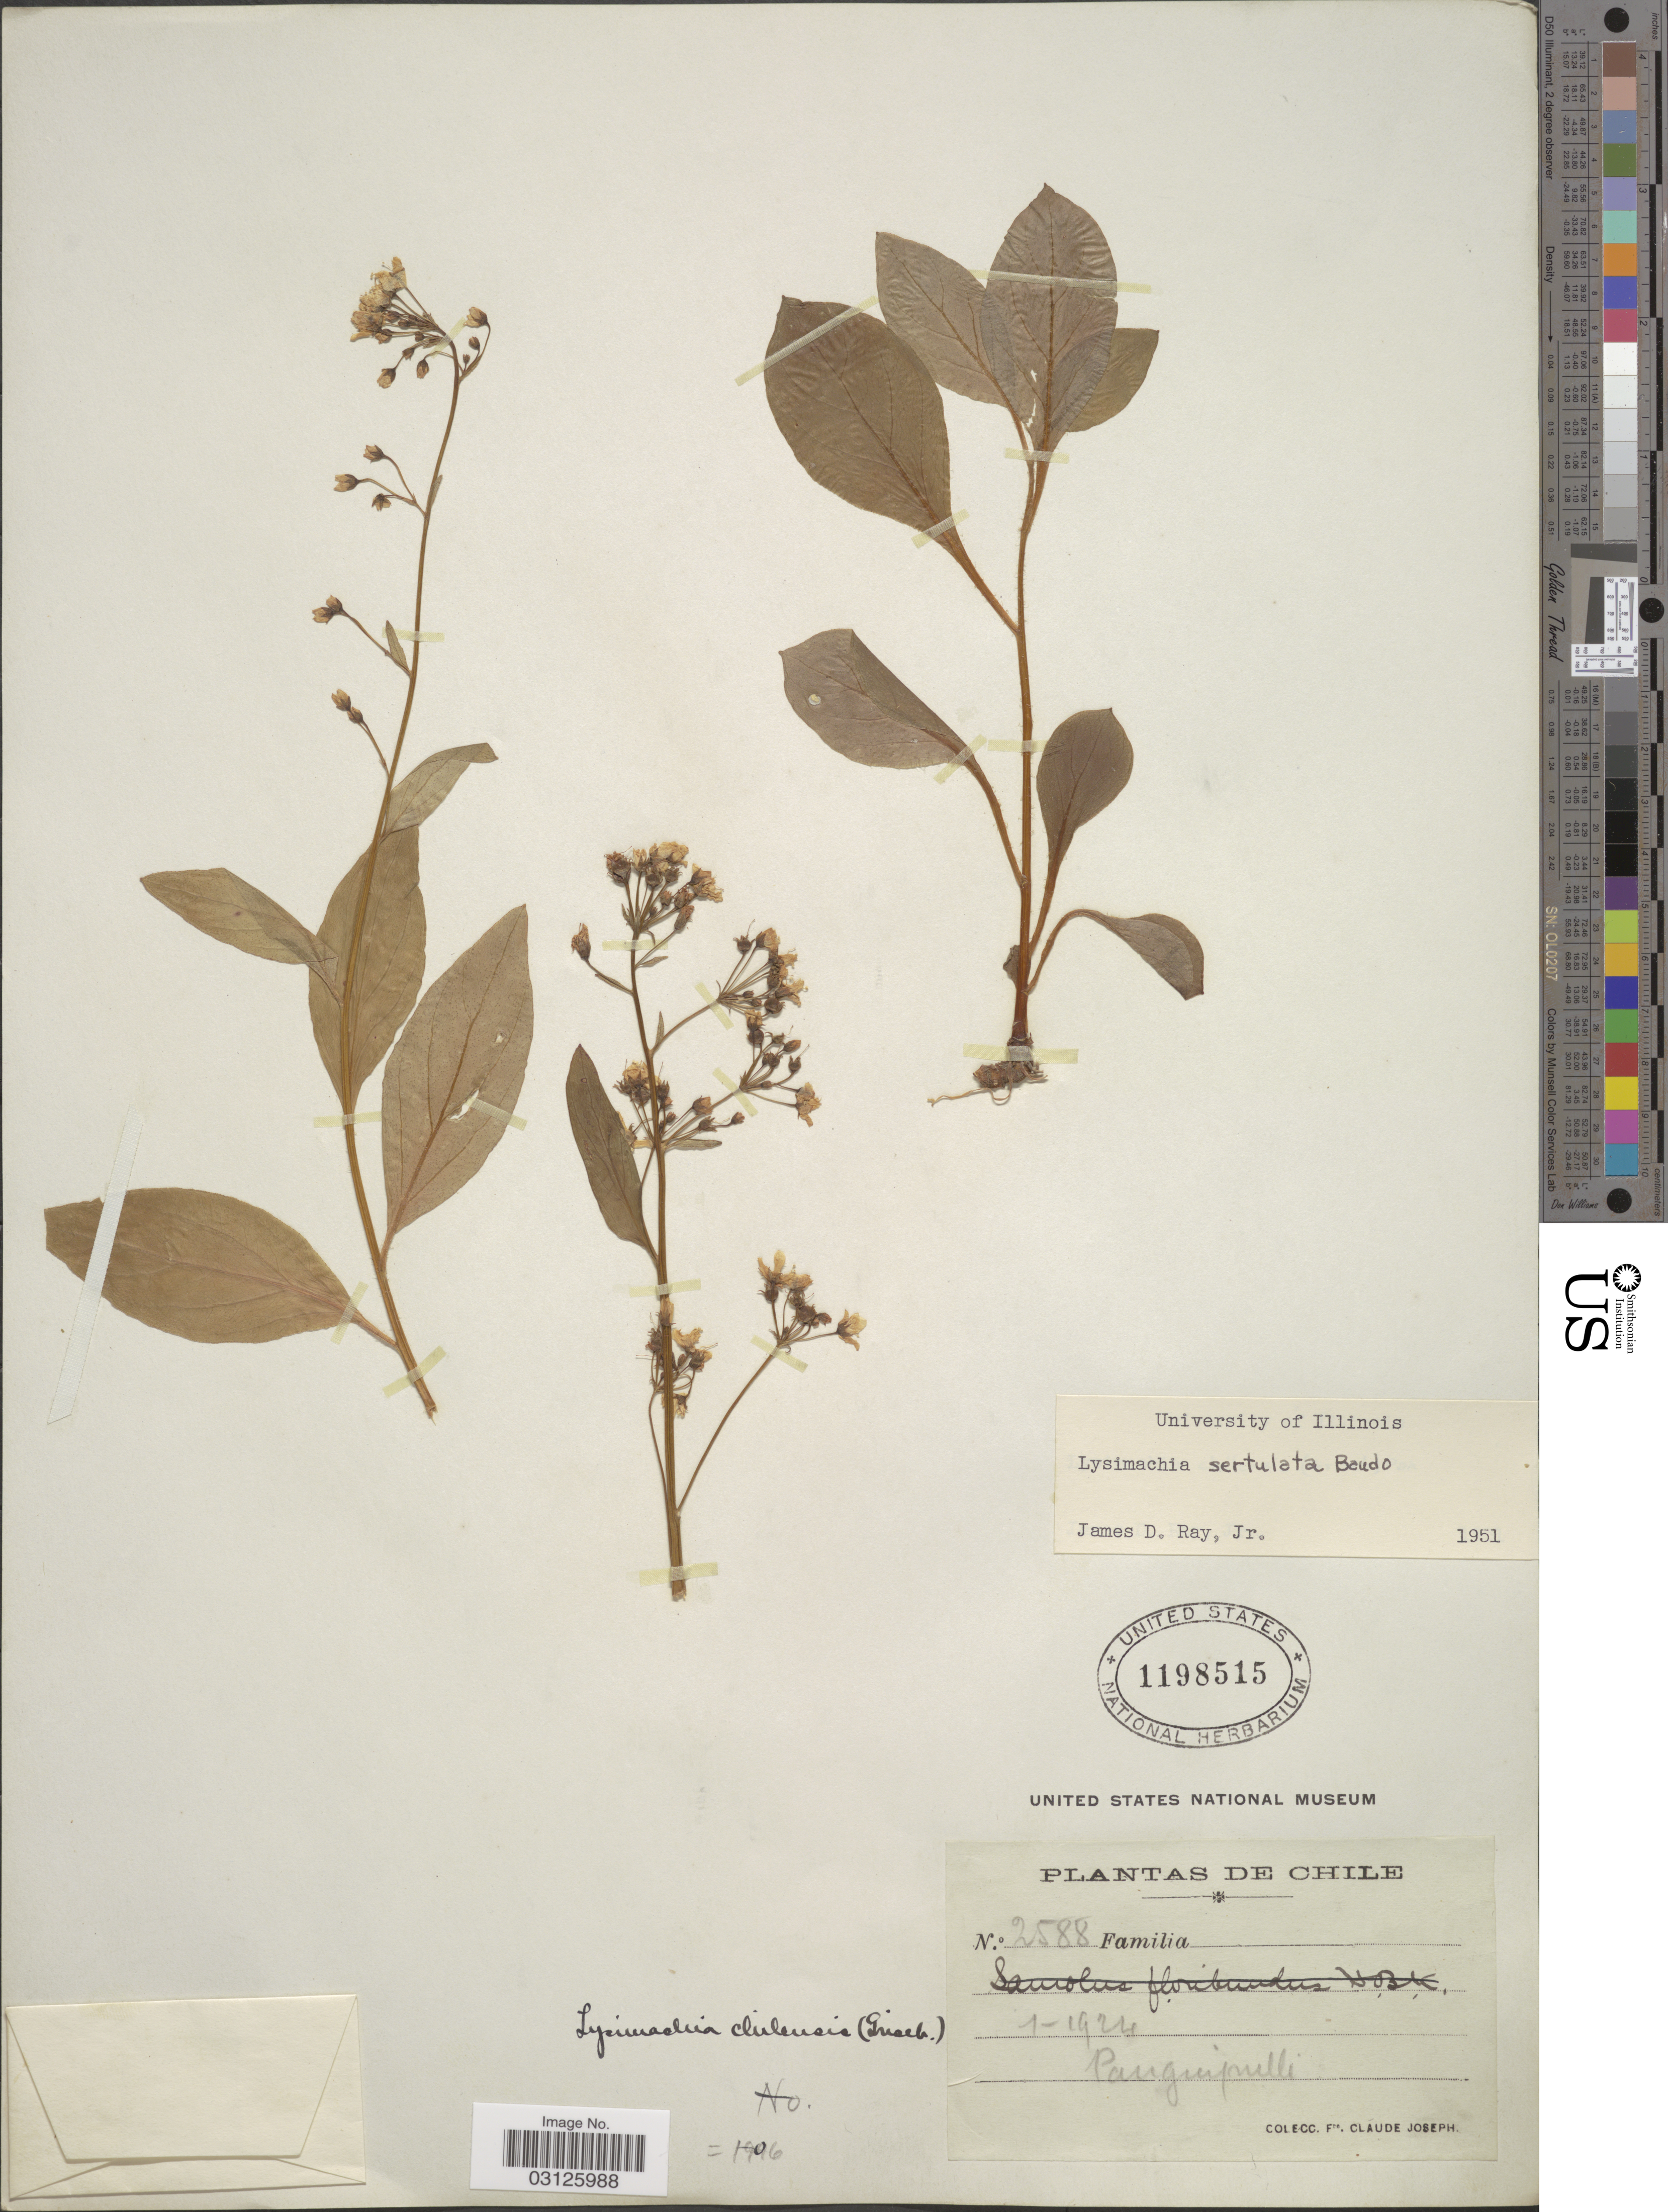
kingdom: Plantae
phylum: Tracheophyta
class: Magnoliopsida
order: Ericales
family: Primulaceae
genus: Lysimachia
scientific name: Lysimachia sertulata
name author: Baudo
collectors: Bro. Claude-Joseph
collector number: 2588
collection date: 1924-01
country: Chile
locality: Panguipulli.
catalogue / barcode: US 1198515